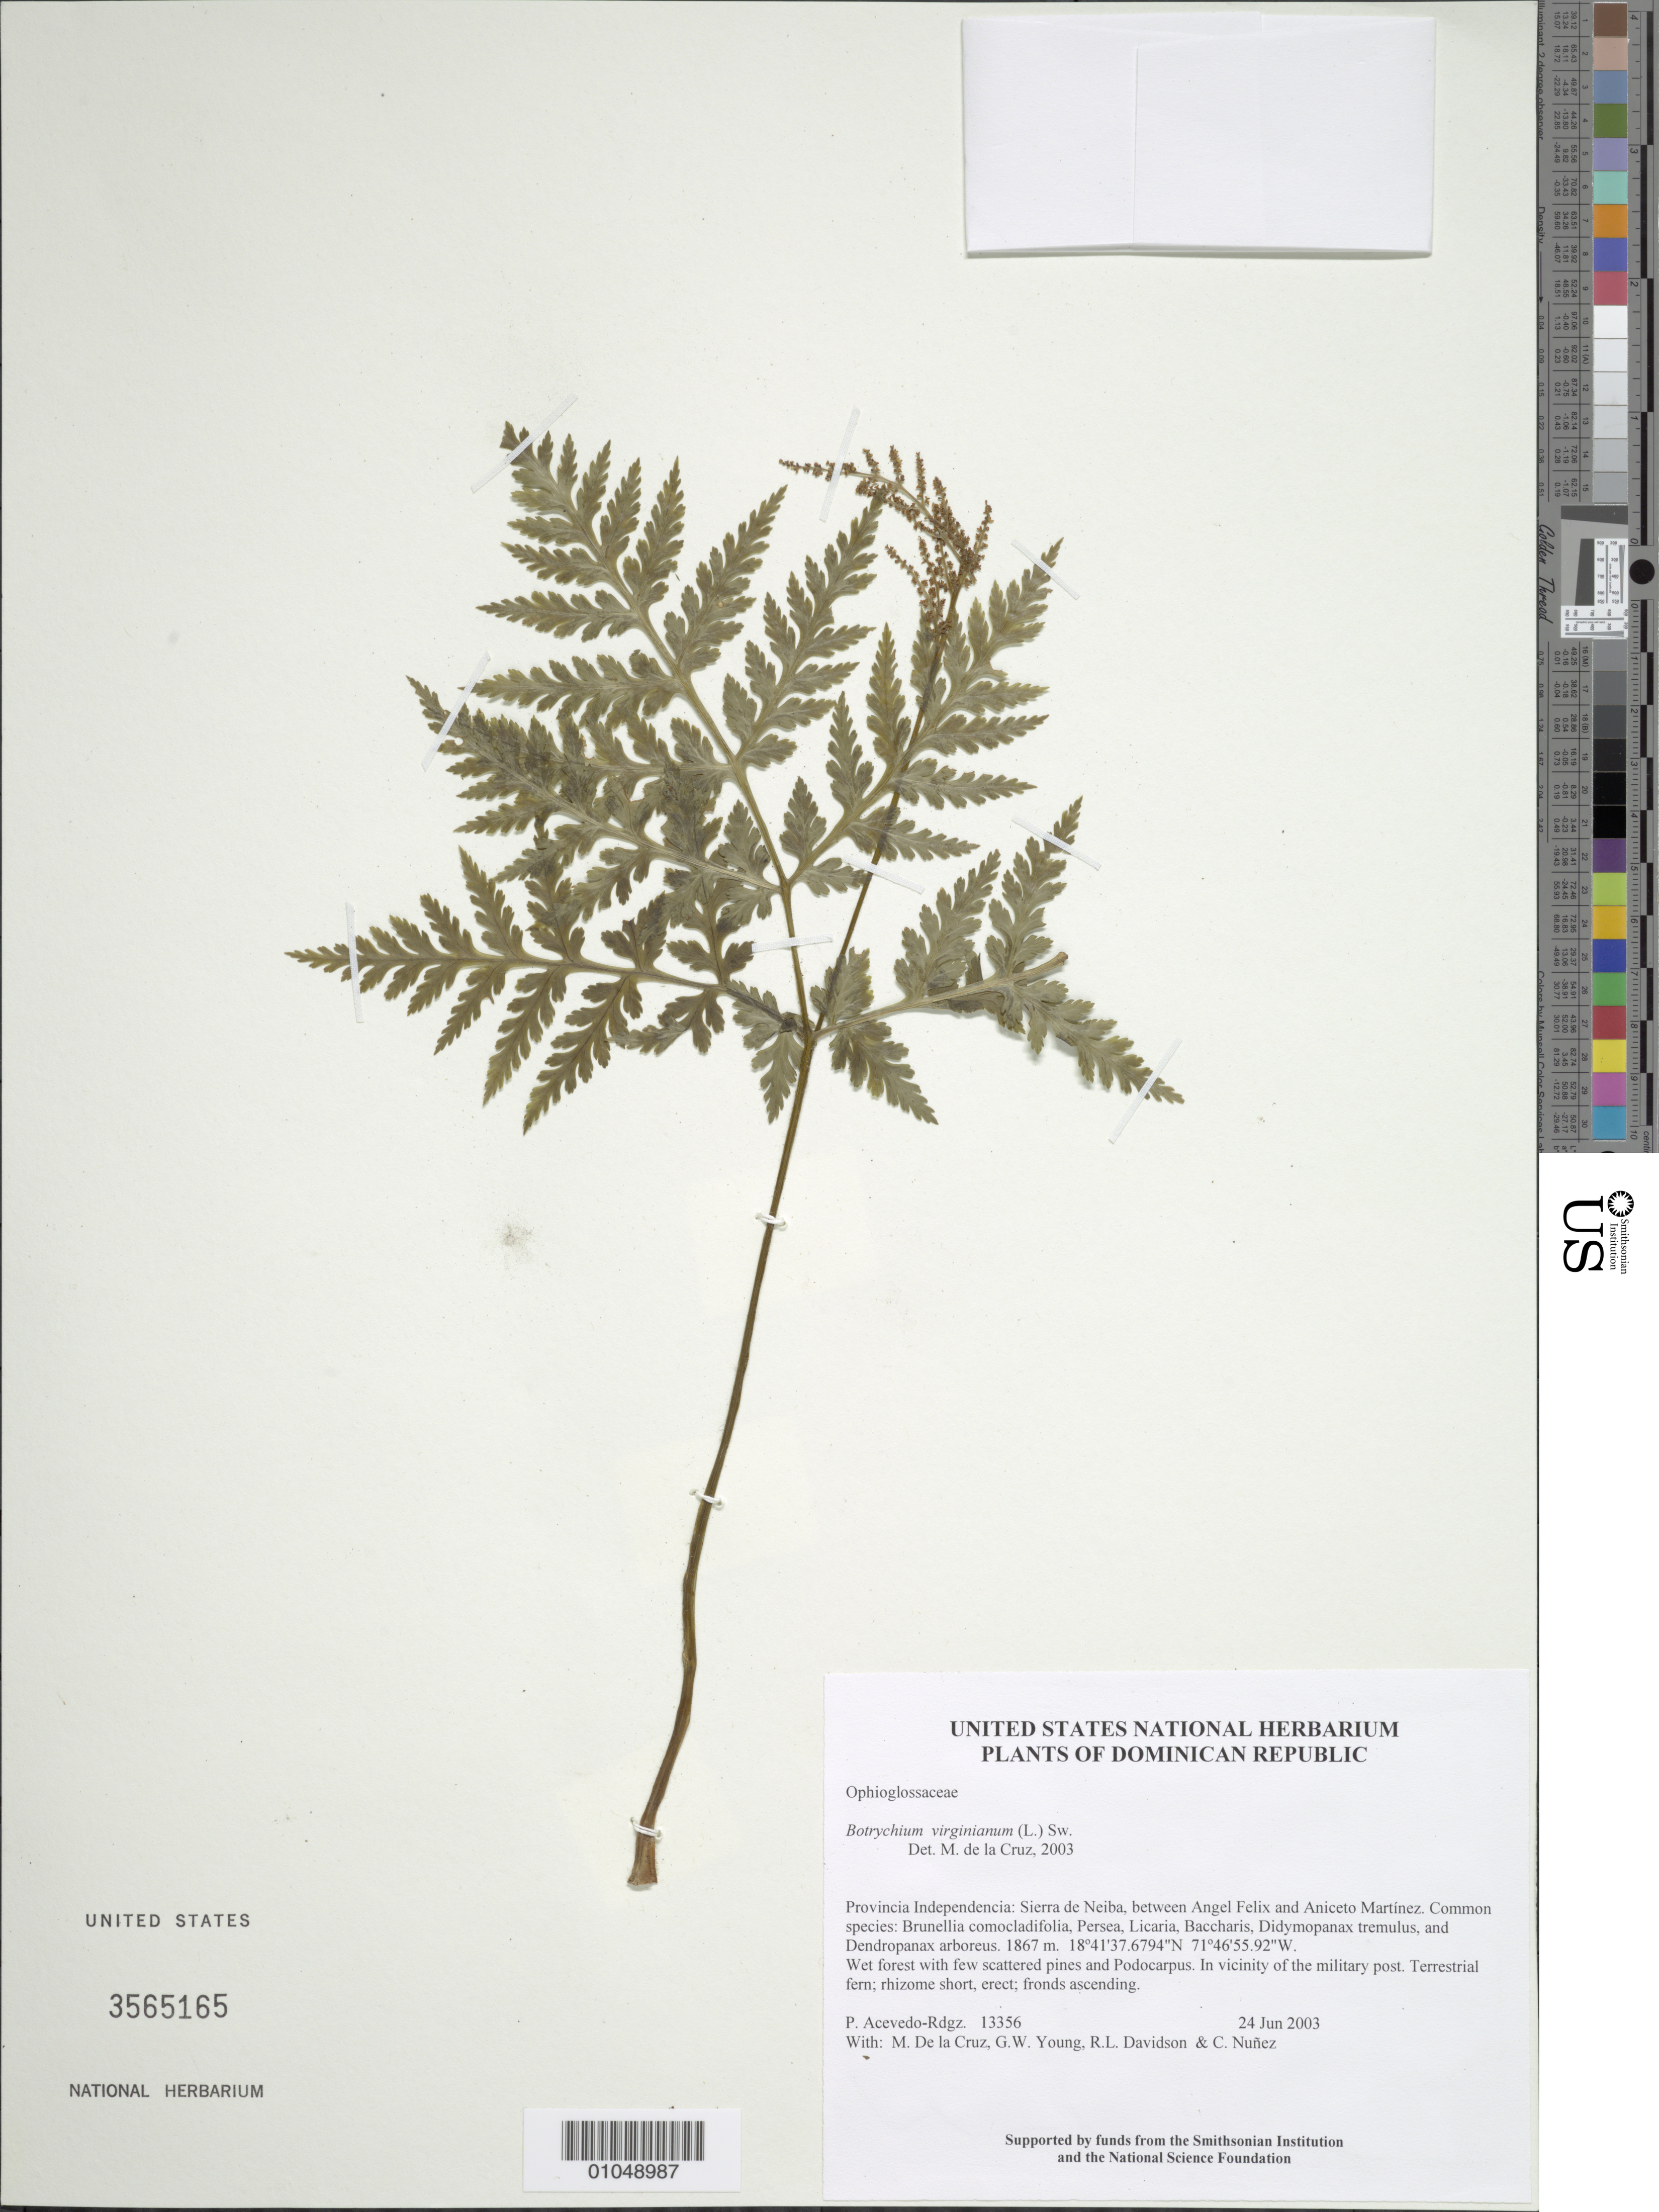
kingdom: Plantae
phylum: Tracheophyta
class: Polypodiopsida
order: Ophioglossales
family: Ophioglossaceae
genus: Botrychium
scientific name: Botrychium virginianum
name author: (L.) Sw.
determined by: de la Cruz, M.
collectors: P. Acevedo-Rodr., M. de la Cruz, J. Rawlins, G. Young, R. Davidson & C. Nunez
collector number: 13356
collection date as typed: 24 Jun 2003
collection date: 2003-06-24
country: Dominican Republic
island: Hispaniola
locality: Provincia Independencia: Sierra de Neiba, between Angel Felix and Aniceto Martínez. Common species: Brunellia comocladifolia, Persea, Licaria, Baccharis, Didymopanax tremulus, and Dendropanax arboreus.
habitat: Wet forest with few scattered pines and Podocarpus. In vicinity of the military post.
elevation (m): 1867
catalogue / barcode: US 3565165